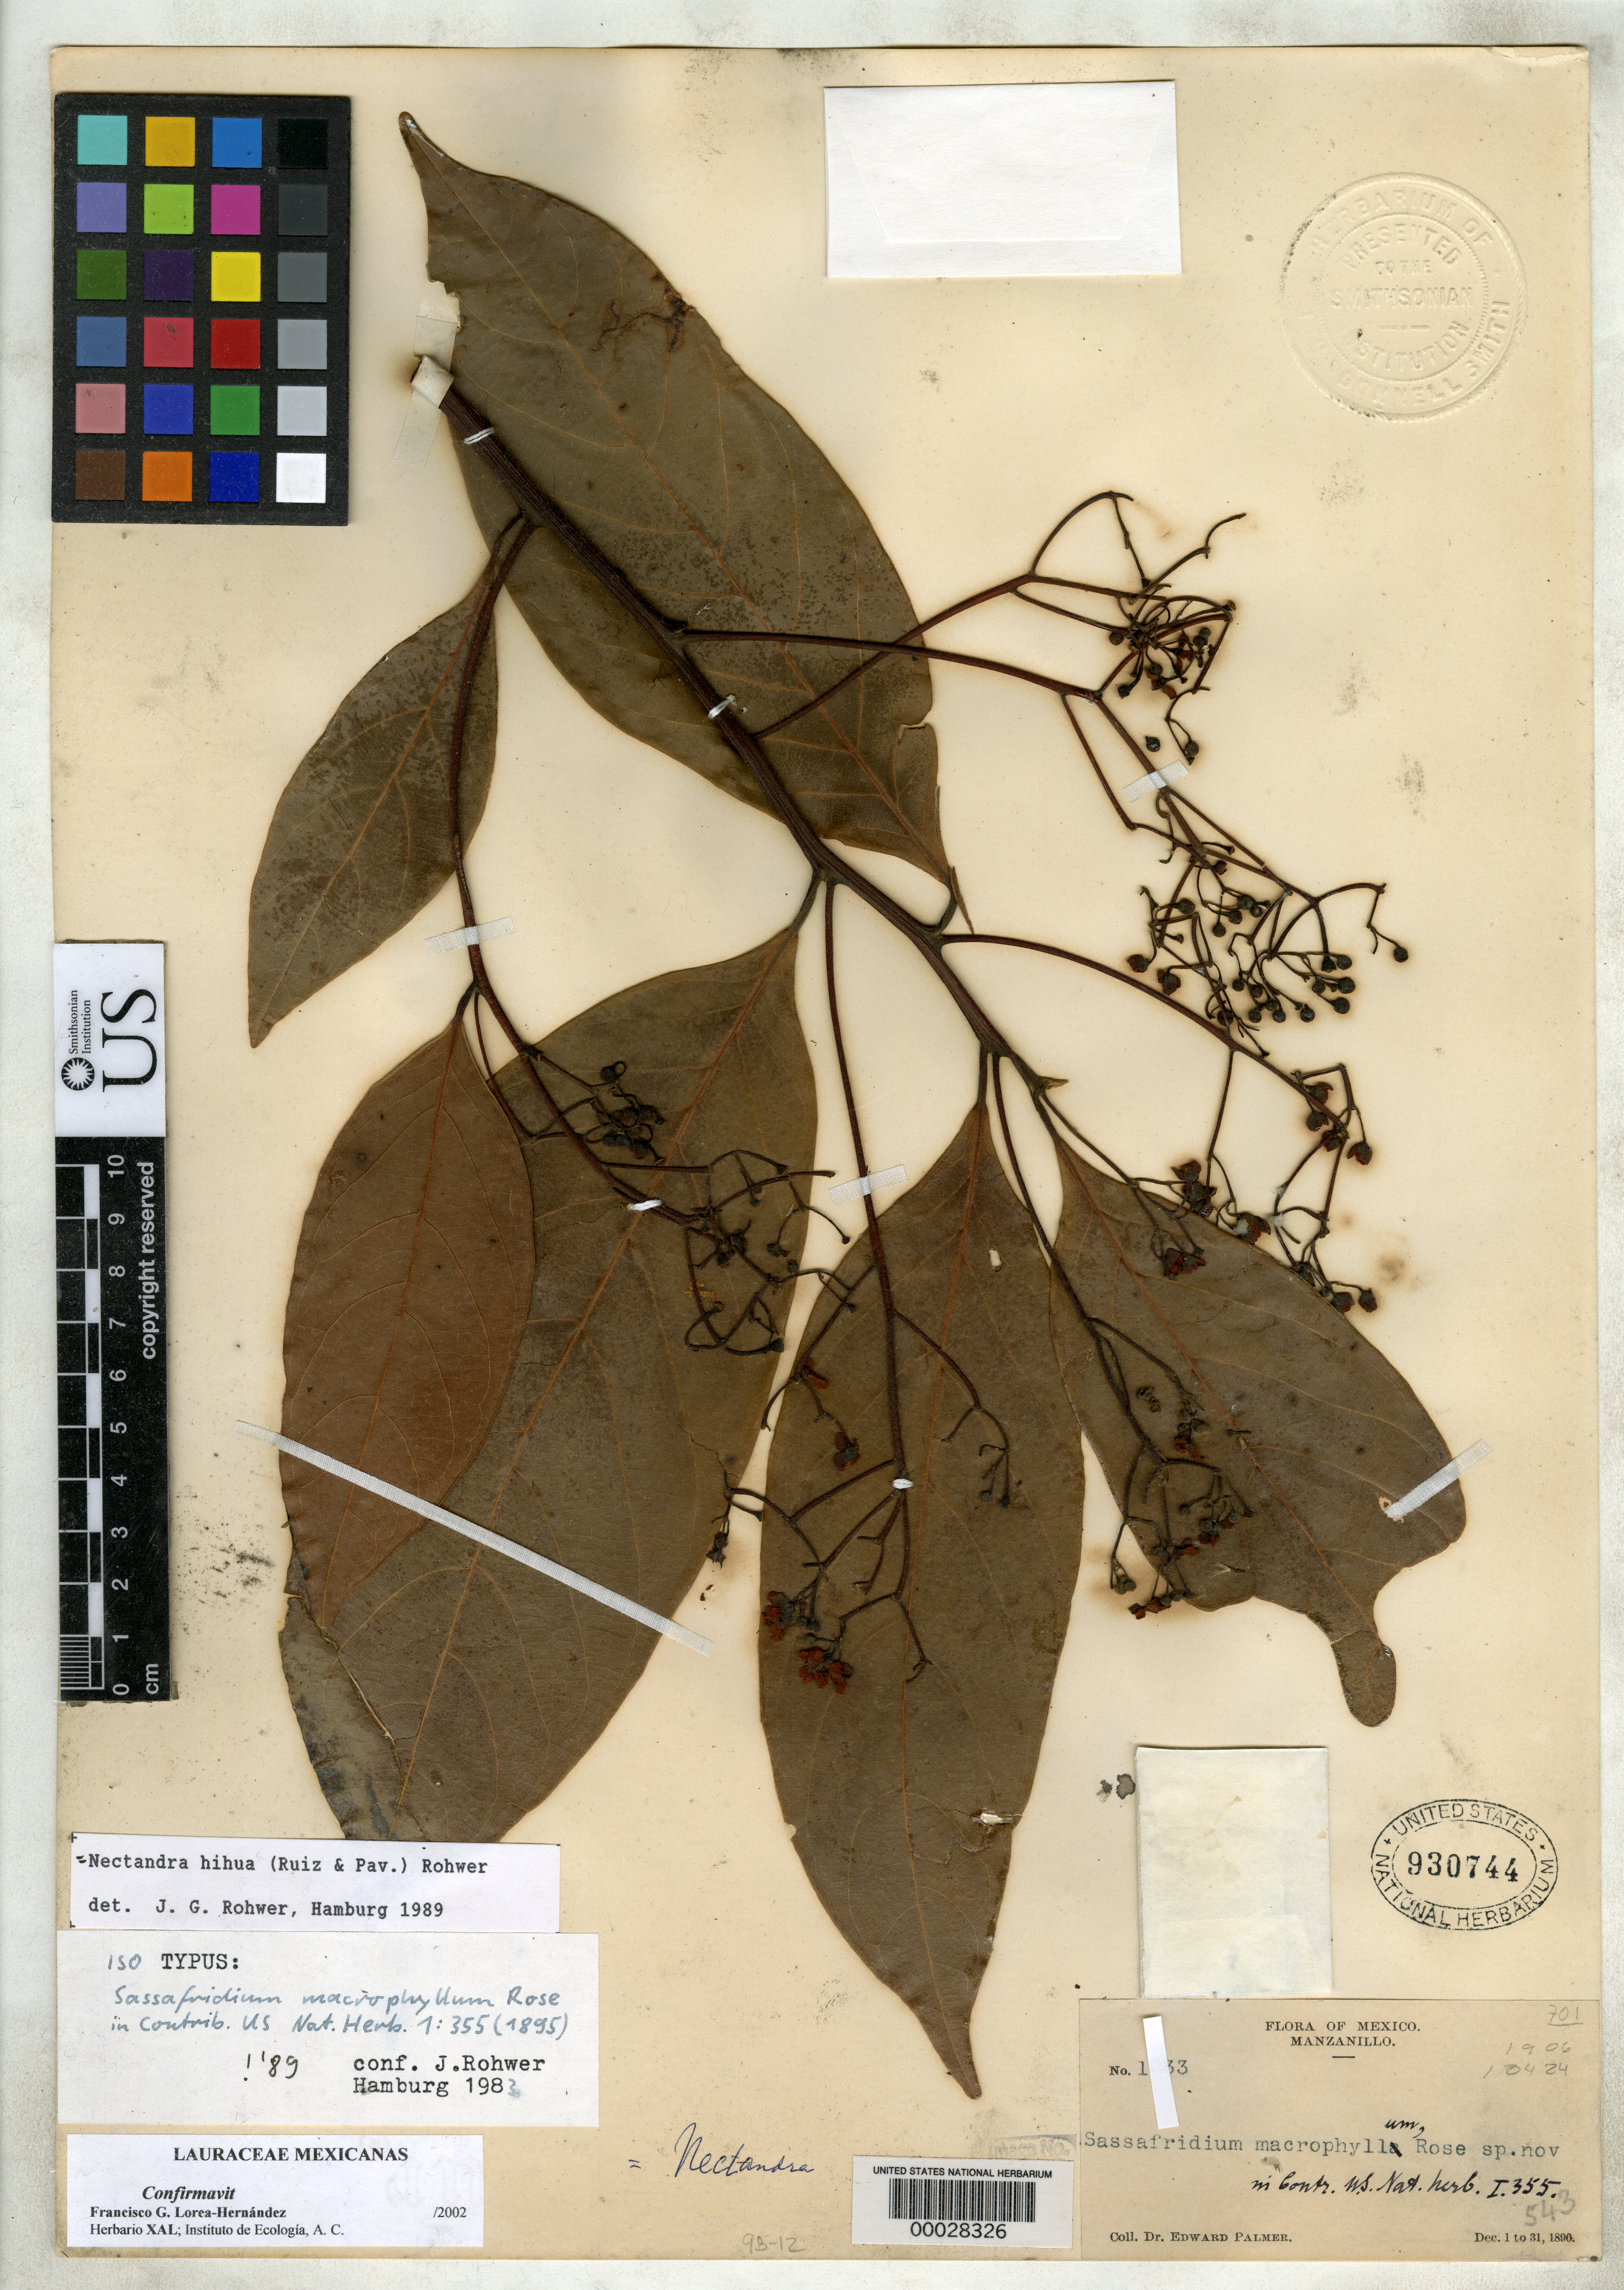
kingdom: Plantae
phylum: Tracheophyta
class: Magnoliopsida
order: Laurales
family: Lauraceae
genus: Sassafridium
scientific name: Sassafridium macrophyllum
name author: Rose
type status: Isotype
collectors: E. Palmer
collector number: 1033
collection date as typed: Dec 1890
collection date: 1890-12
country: Mexico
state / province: Colima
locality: Opposite Manzanillo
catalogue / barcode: US 930744